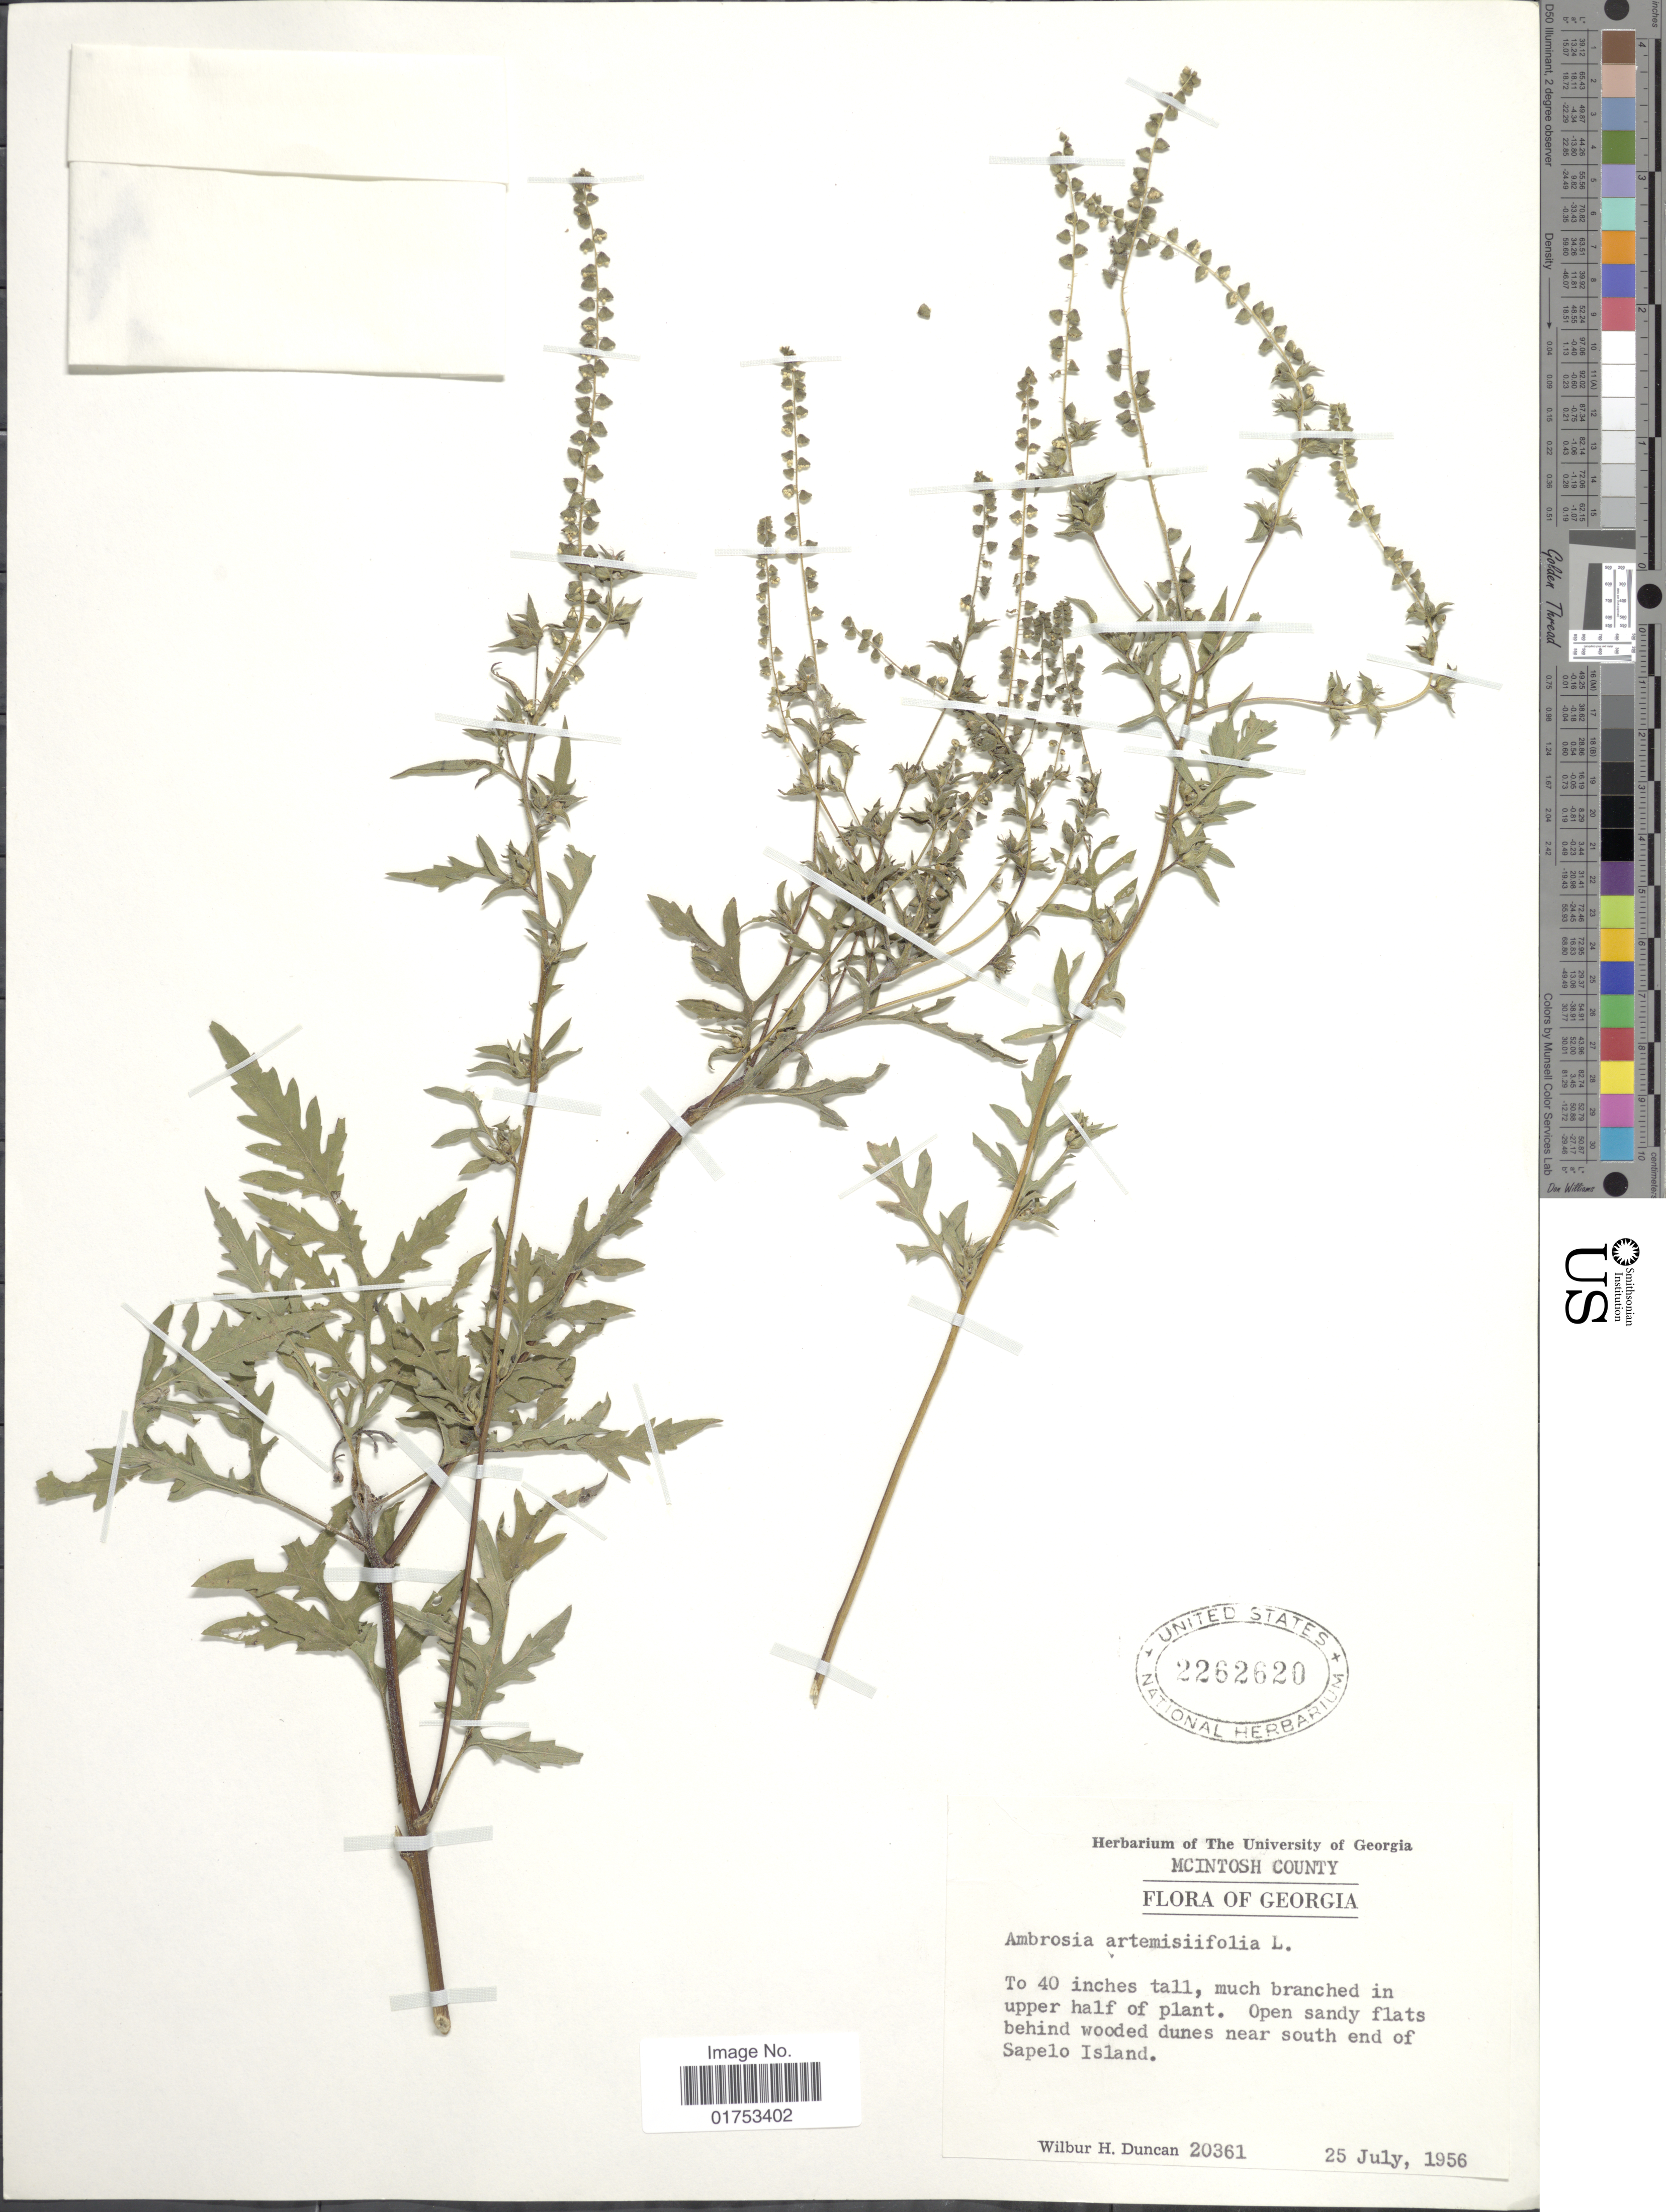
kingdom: Plantae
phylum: Tracheophyta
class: Magnoliopsida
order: Asterales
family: Asteraceae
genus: Ambrosia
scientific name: Ambrosia artemisiifolia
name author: L.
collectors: W. H. Duncan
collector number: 20361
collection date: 1956-07-25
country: United States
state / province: Georgia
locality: Mcintosh County, near south end of Sapelo Island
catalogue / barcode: US 2262620